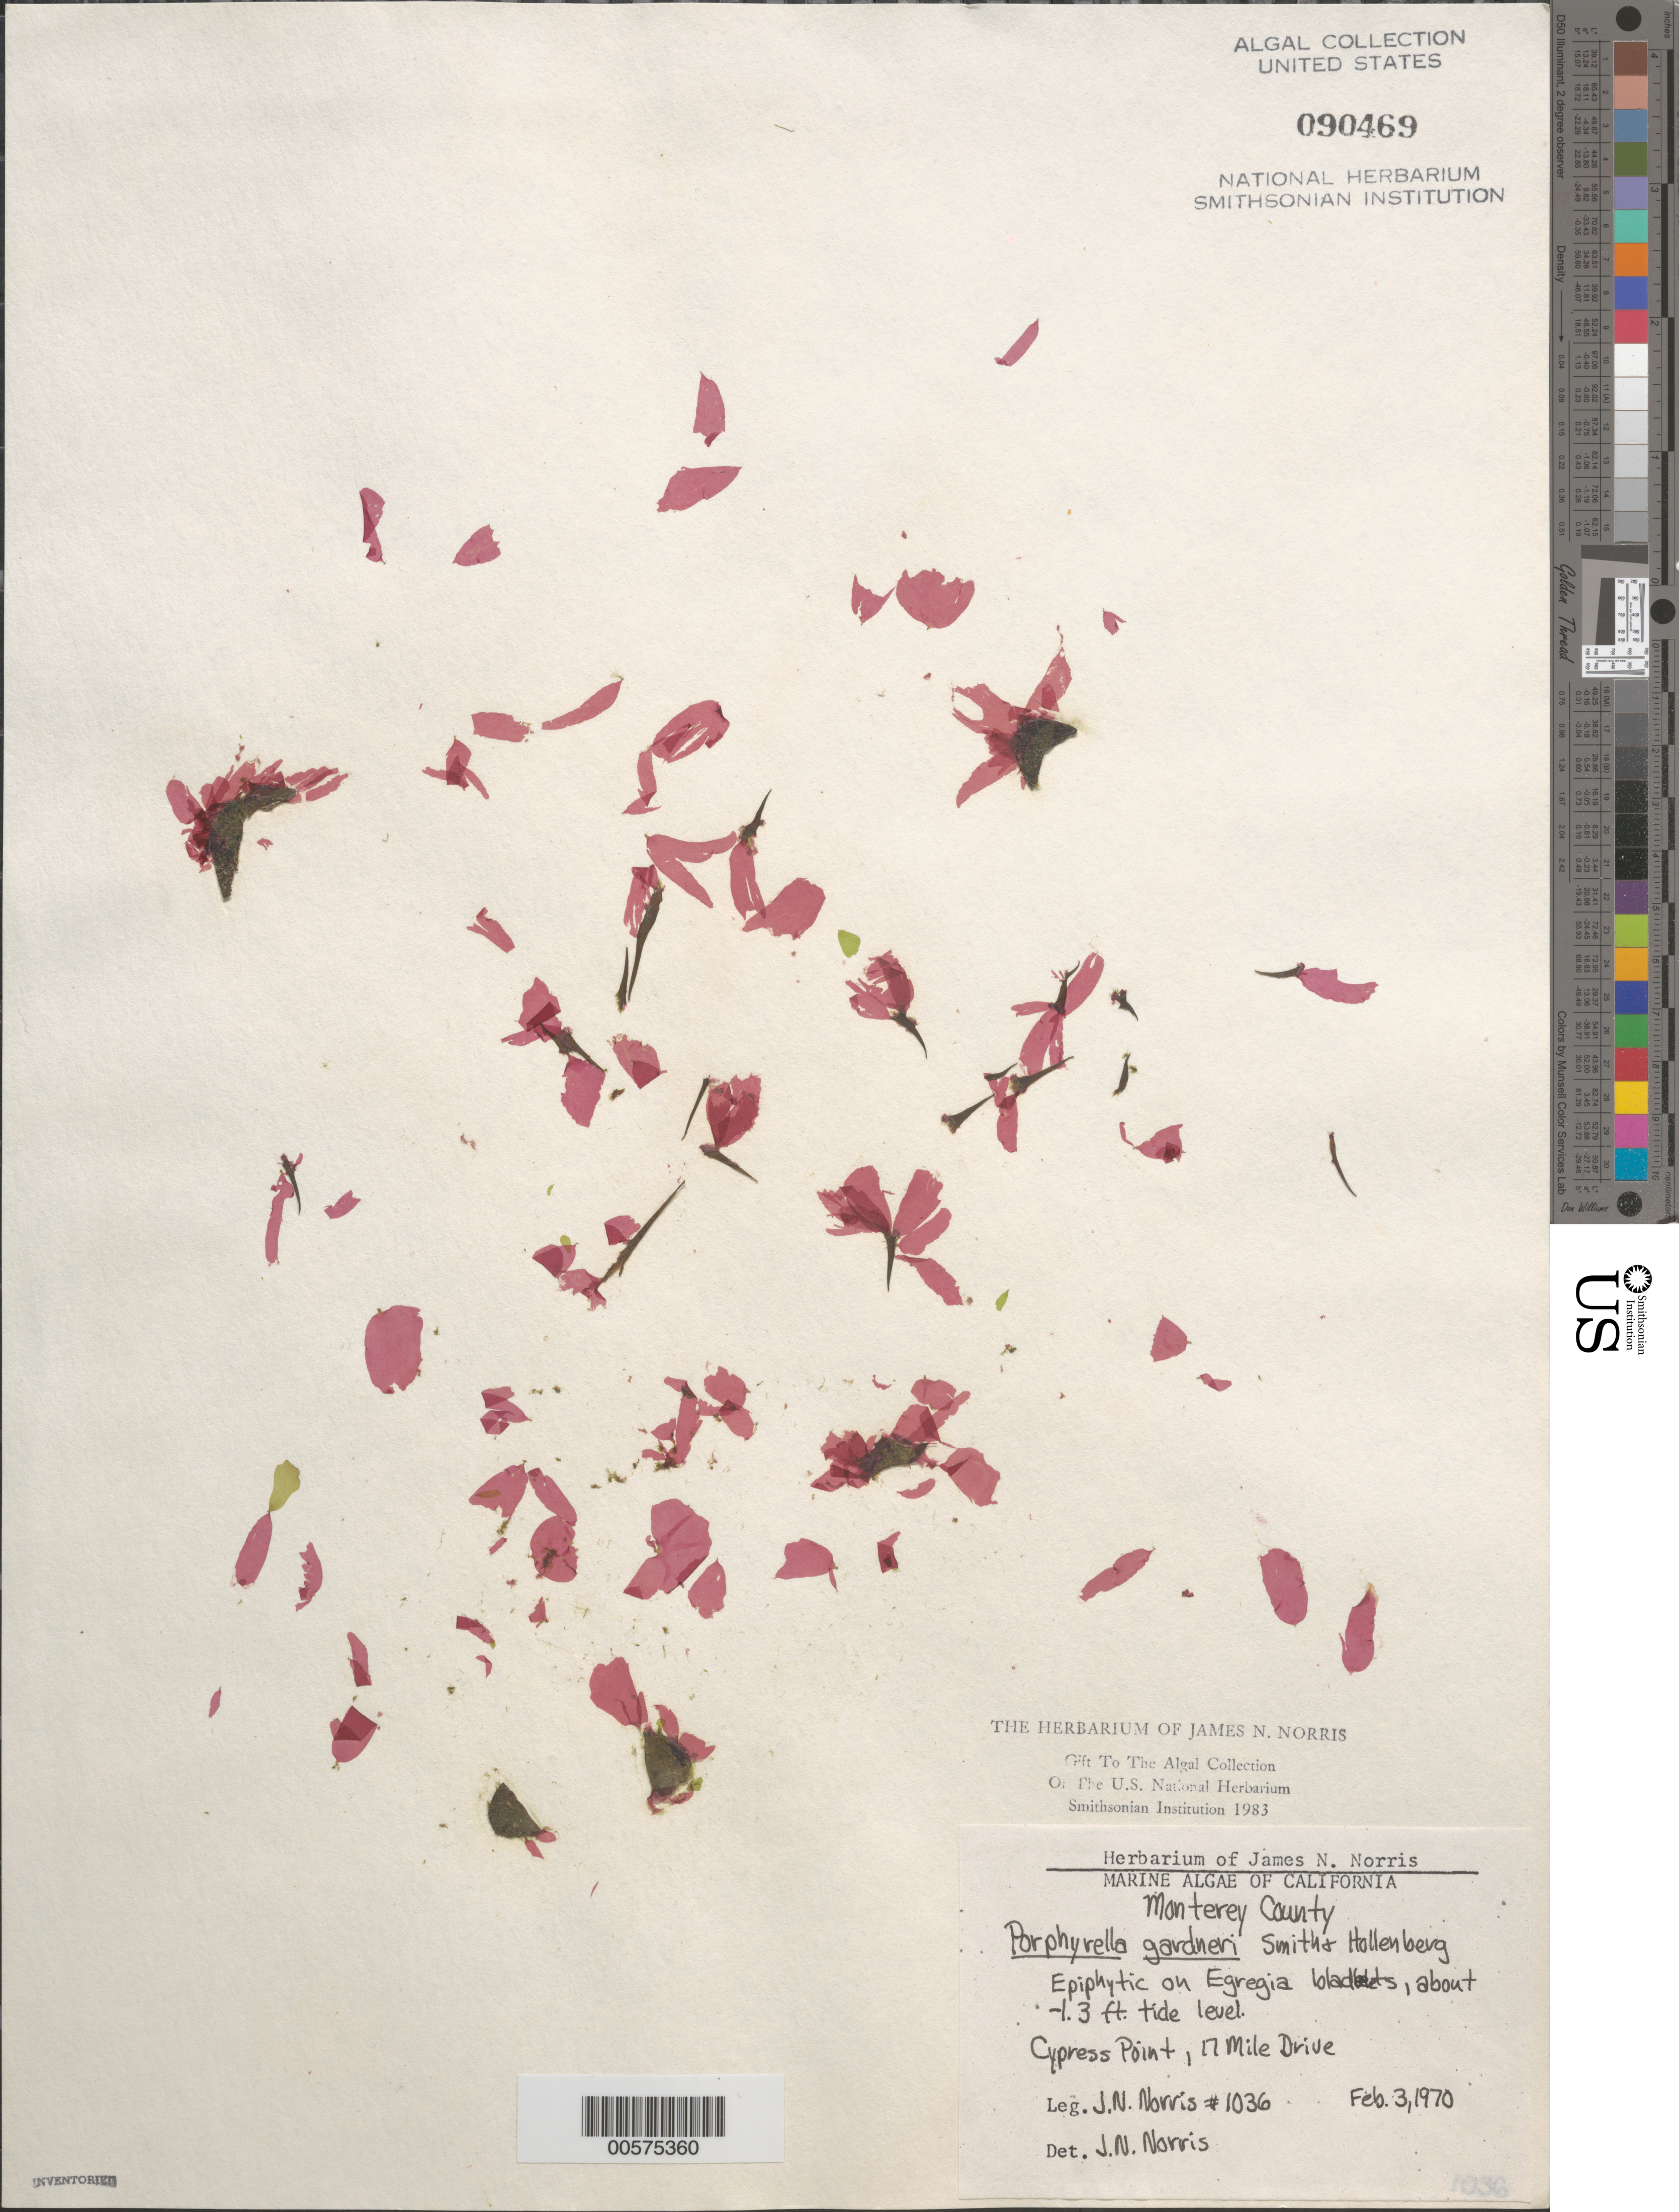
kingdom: Plantae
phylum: Rhodophyta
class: Bangiophyceae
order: Bangiales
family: Bangiaceae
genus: Pyropia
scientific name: Pyropia gardneri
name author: (G.M. Sm. & Hollenb.) S.C. Lindstrom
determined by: Algae name updating Project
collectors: J. N. Norris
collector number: JN-1036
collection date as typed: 03 Feb 1970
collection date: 1970-02-03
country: United States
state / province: California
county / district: Monterey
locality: Cypress Point, 17 Mile Drive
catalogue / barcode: US 90469